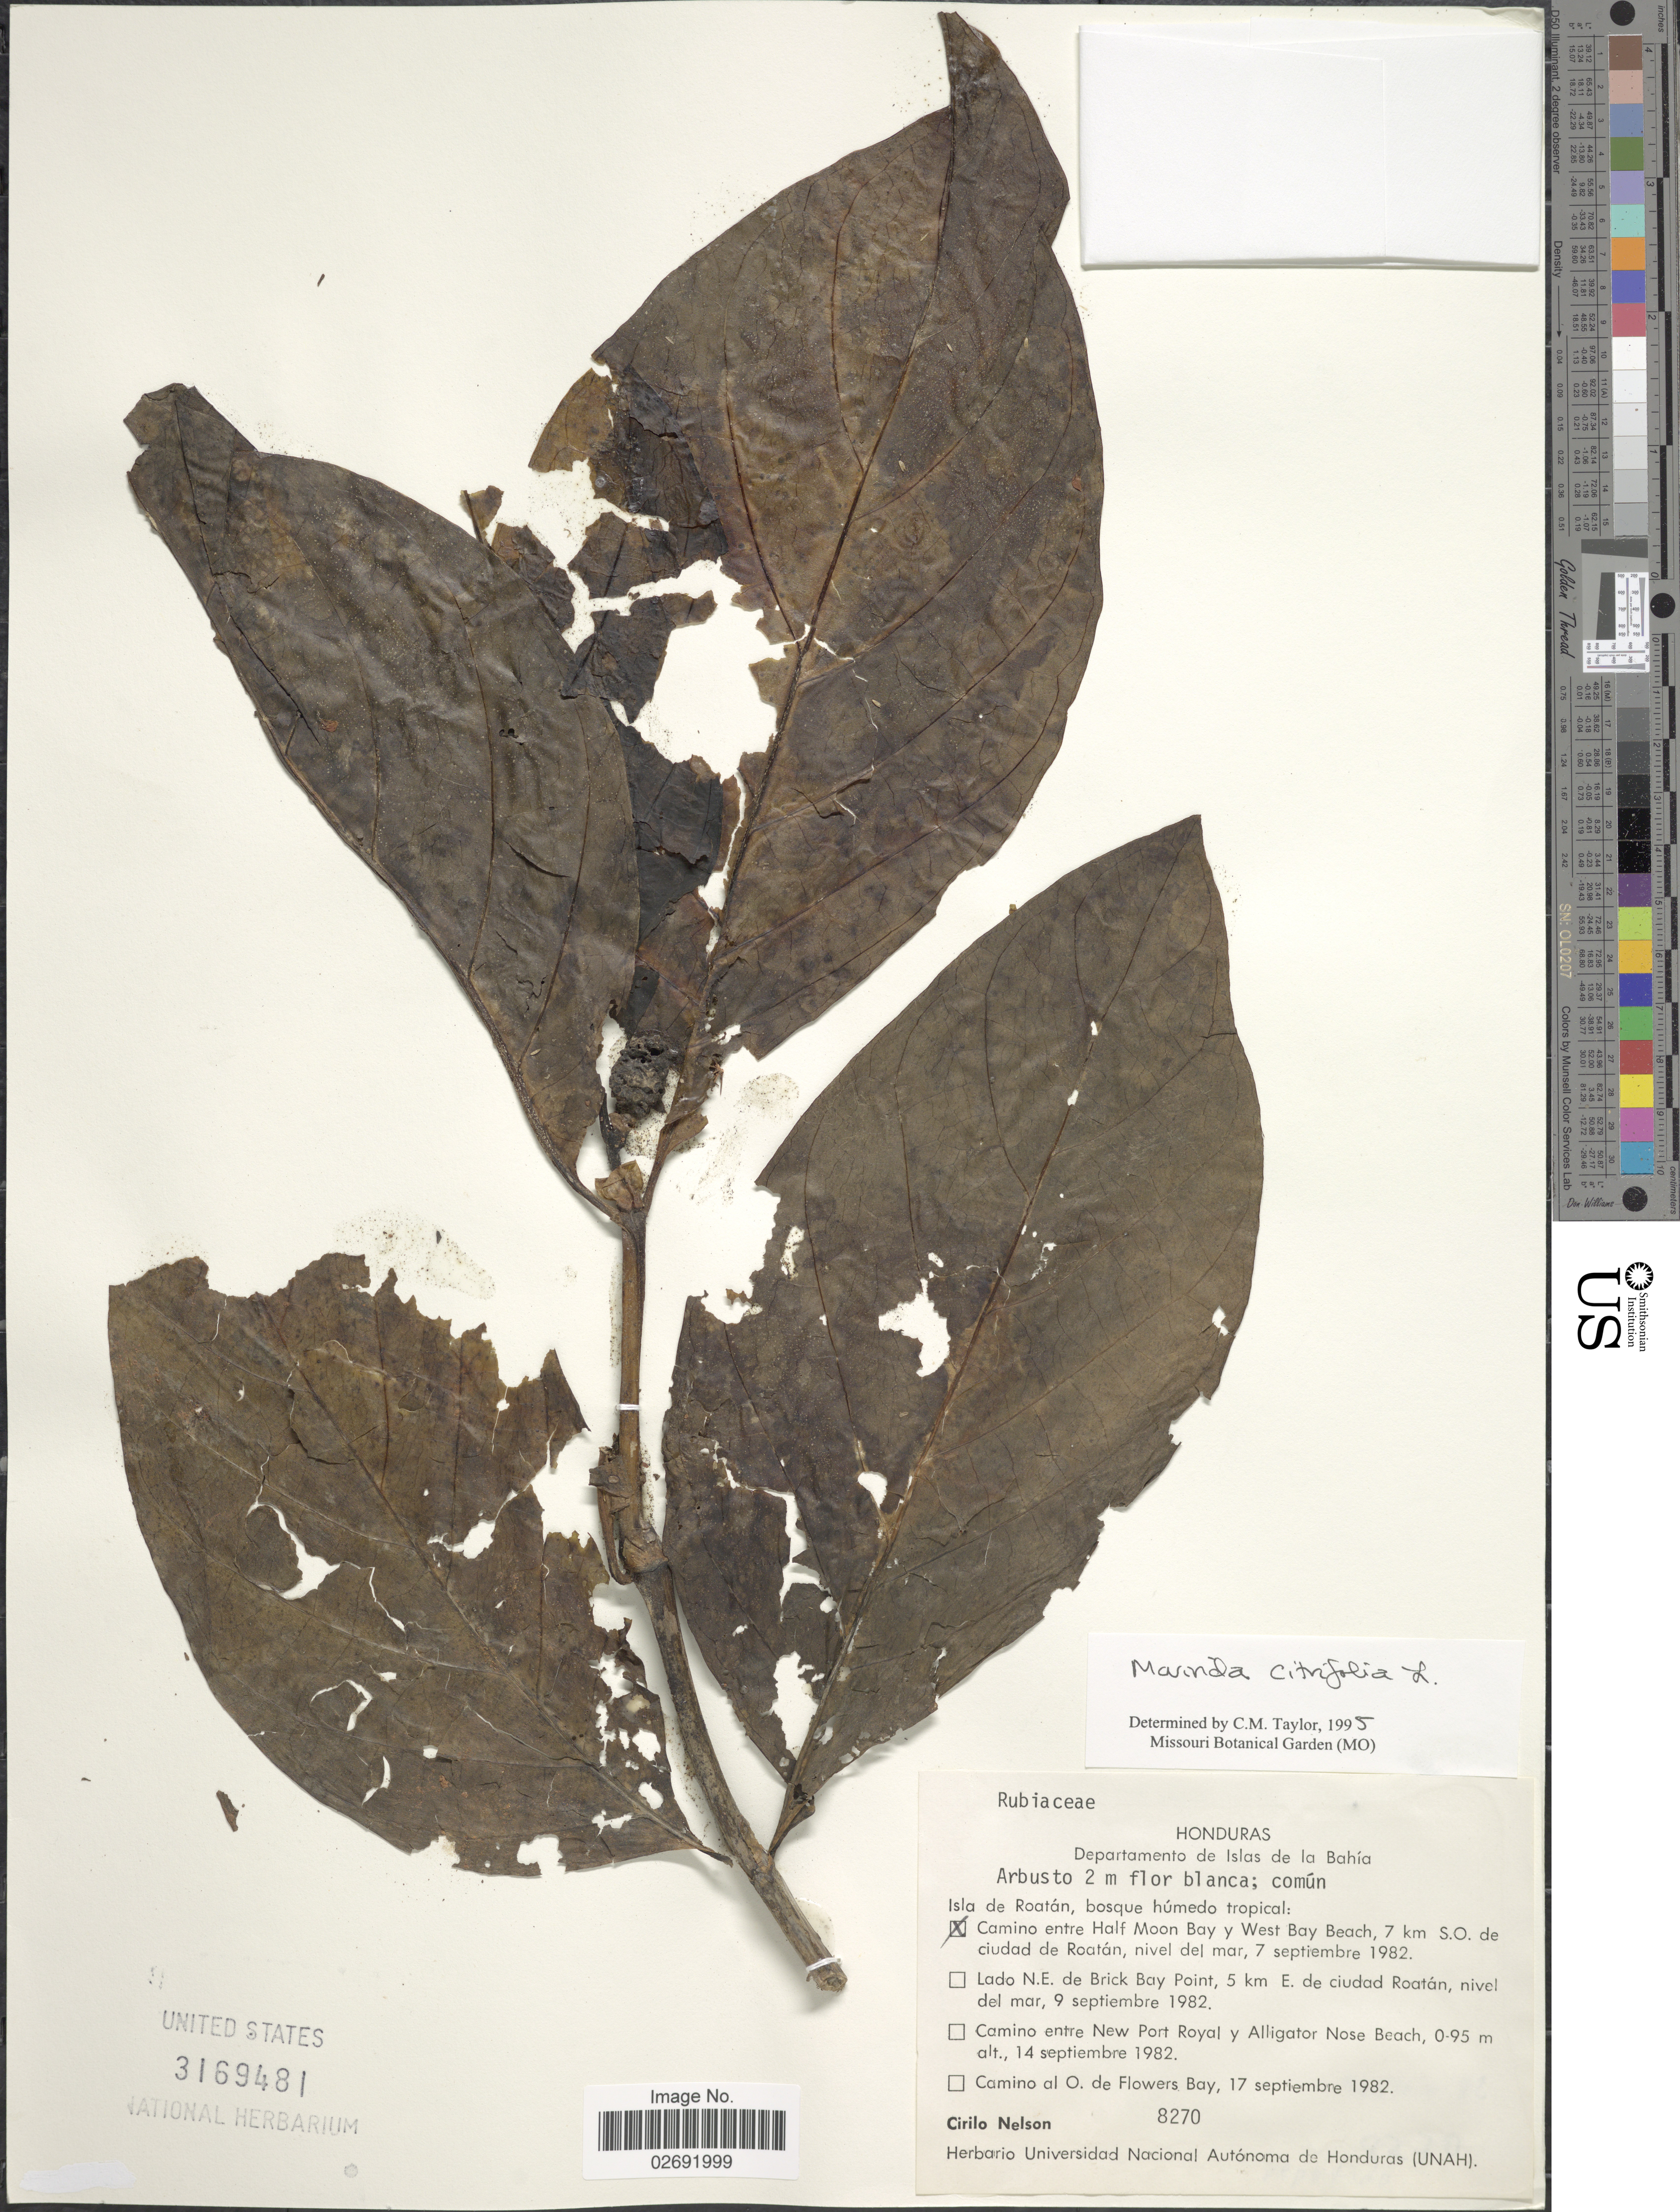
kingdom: Plantae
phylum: Tracheophyta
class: Magnoliopsida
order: Gentianales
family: Rubiaceae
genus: Morinda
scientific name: Morinda citrifolia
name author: L.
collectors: C. Nelson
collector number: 8270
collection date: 1982-09-07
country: Honduras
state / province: Islas de la Bahía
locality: Departamento de Islas de la Bahía, Camino entre Half Moon Bay y West Bay Beach, 7 km S.O. de ciudad de Roatán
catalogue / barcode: US 3169481